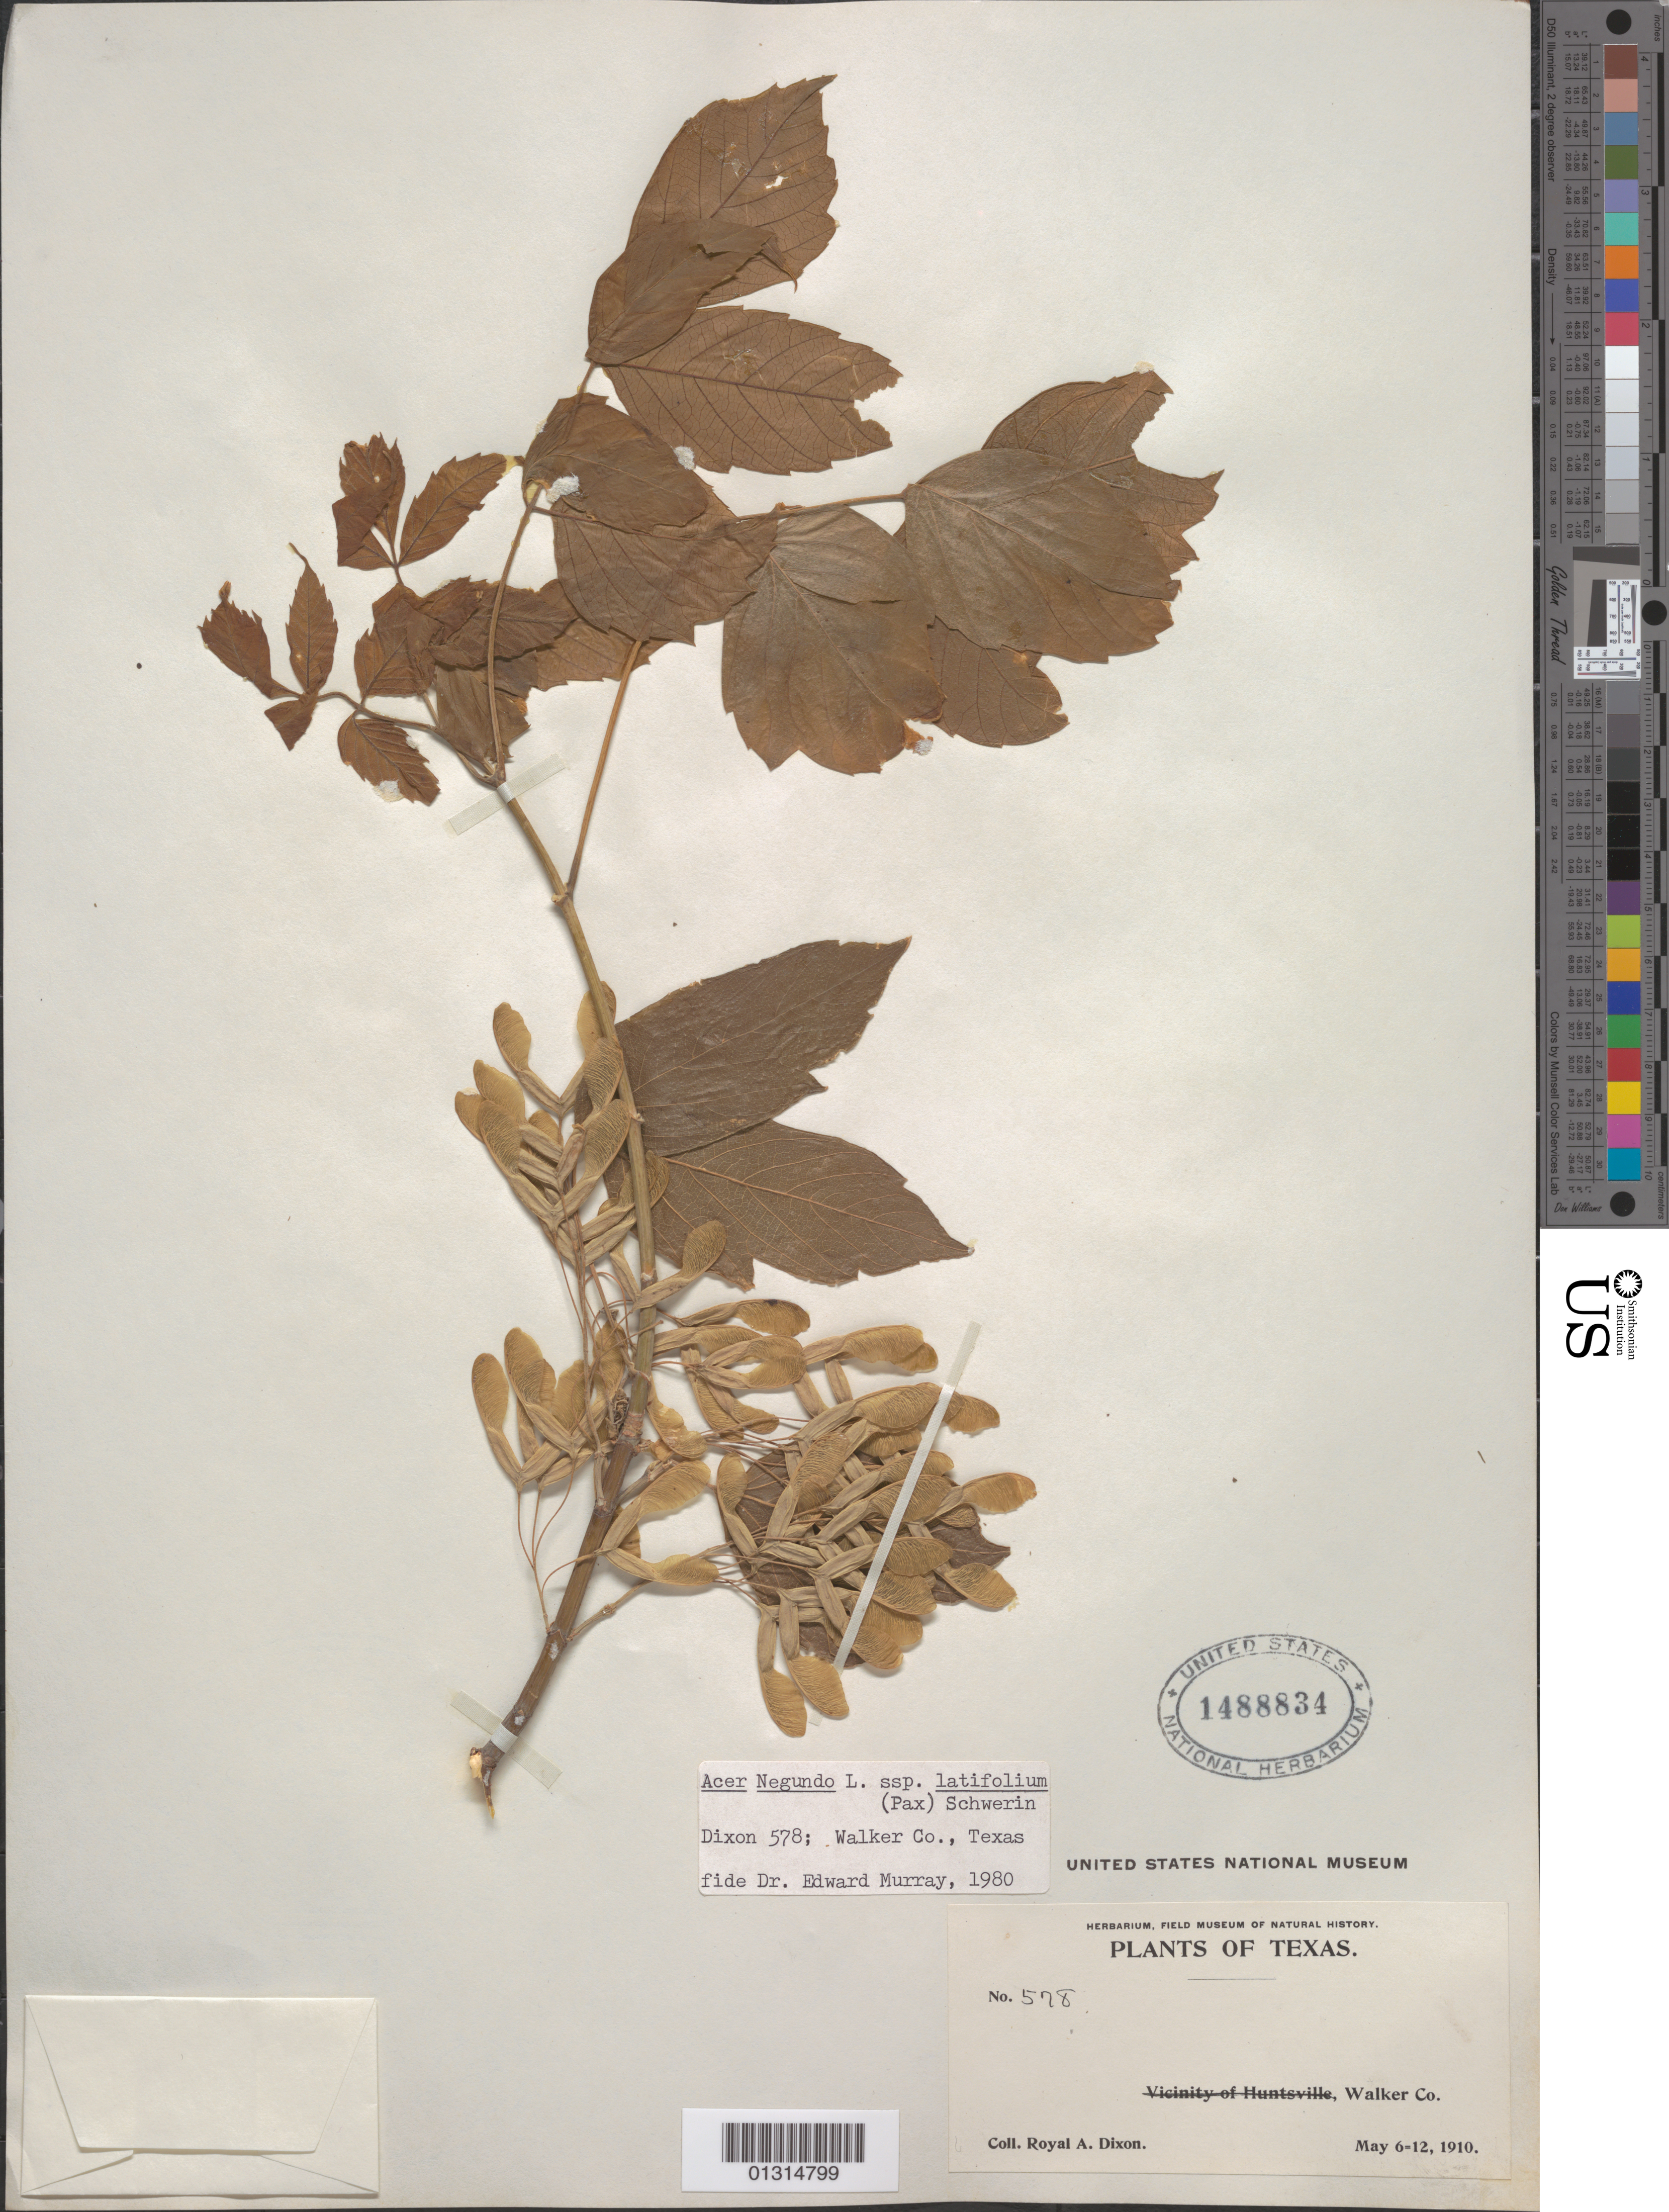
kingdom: Plantae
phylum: Tracheophyta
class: Magnoliopsida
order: Sapindales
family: Sapindaceae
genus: Acer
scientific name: Acer negundo subsp. latifolium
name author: (Pax) Schwer.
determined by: Murray, Edward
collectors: R. A. Dixon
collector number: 578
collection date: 1910-05-06/1910-05-12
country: United States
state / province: Texas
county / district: Walker County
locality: Walker County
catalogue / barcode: US 1488834